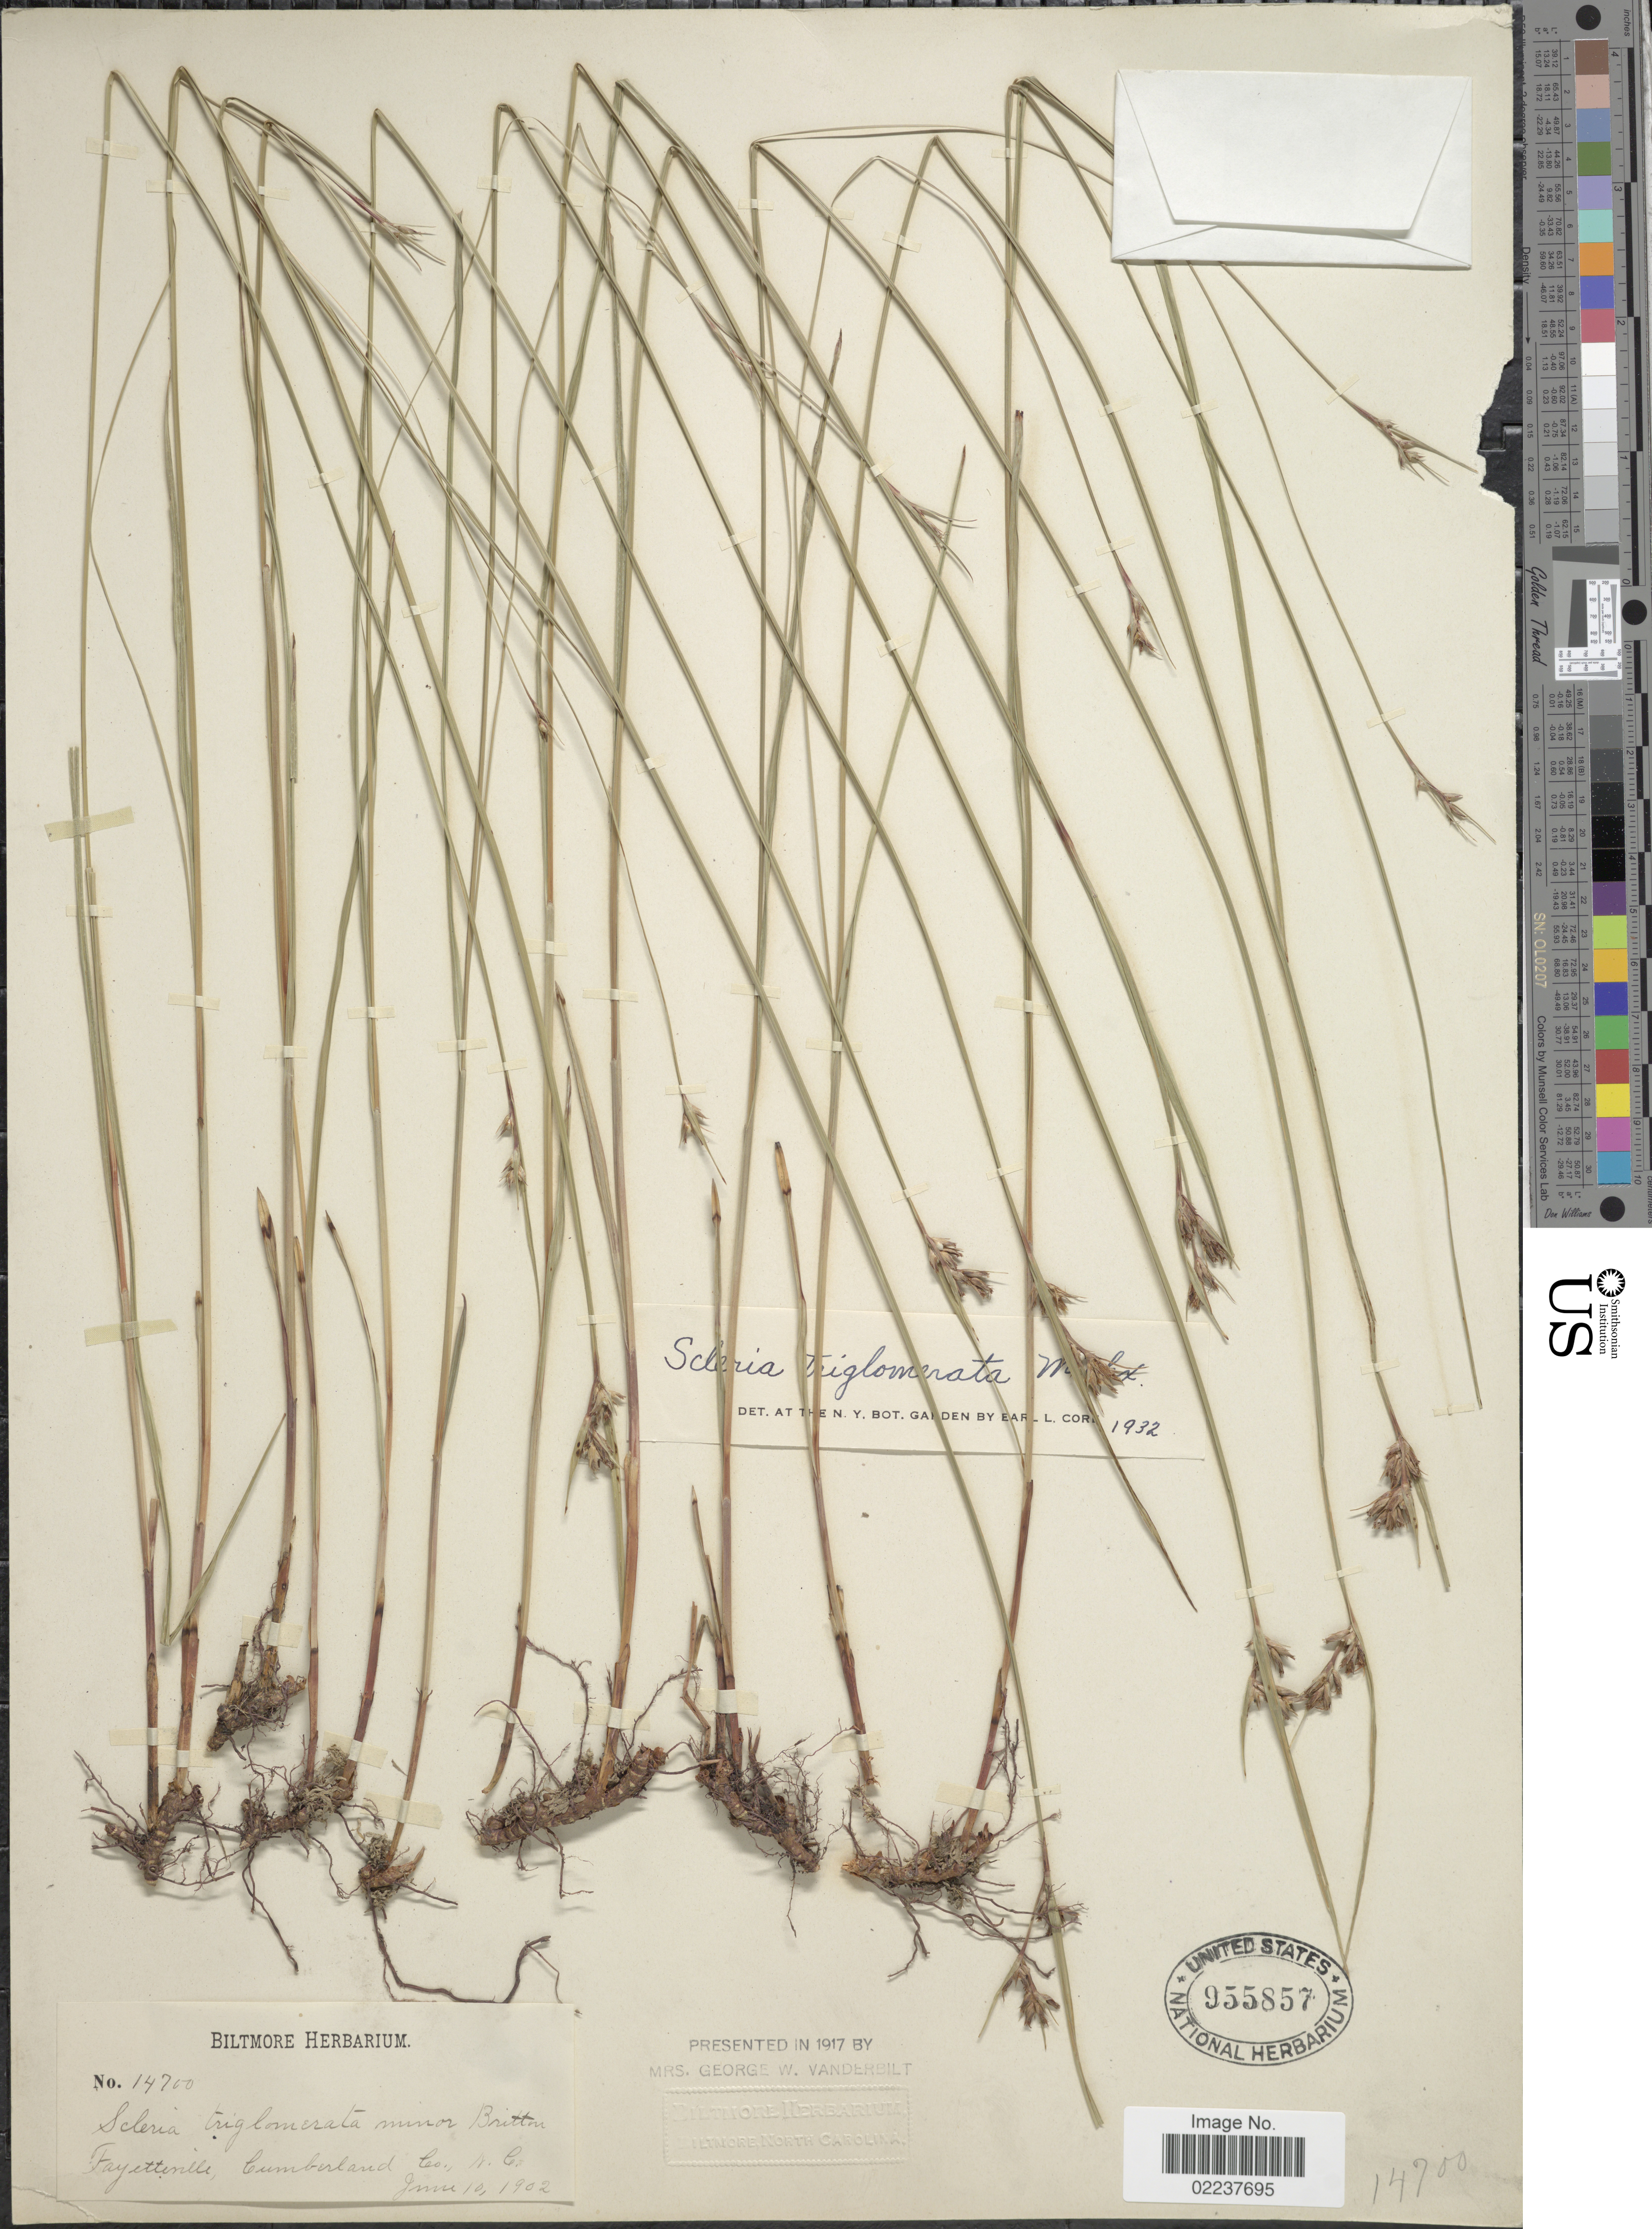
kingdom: Plantae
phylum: Tracheophyta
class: Liliopsida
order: Poales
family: Cyperaceae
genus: Scleria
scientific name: Scleria triglomerata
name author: Michx.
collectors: ex herb. Biltmore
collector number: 14700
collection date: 1902-06-10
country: United States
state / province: North Carolina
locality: Fayetteville, Cumberland Co., N.C.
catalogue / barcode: US 95857